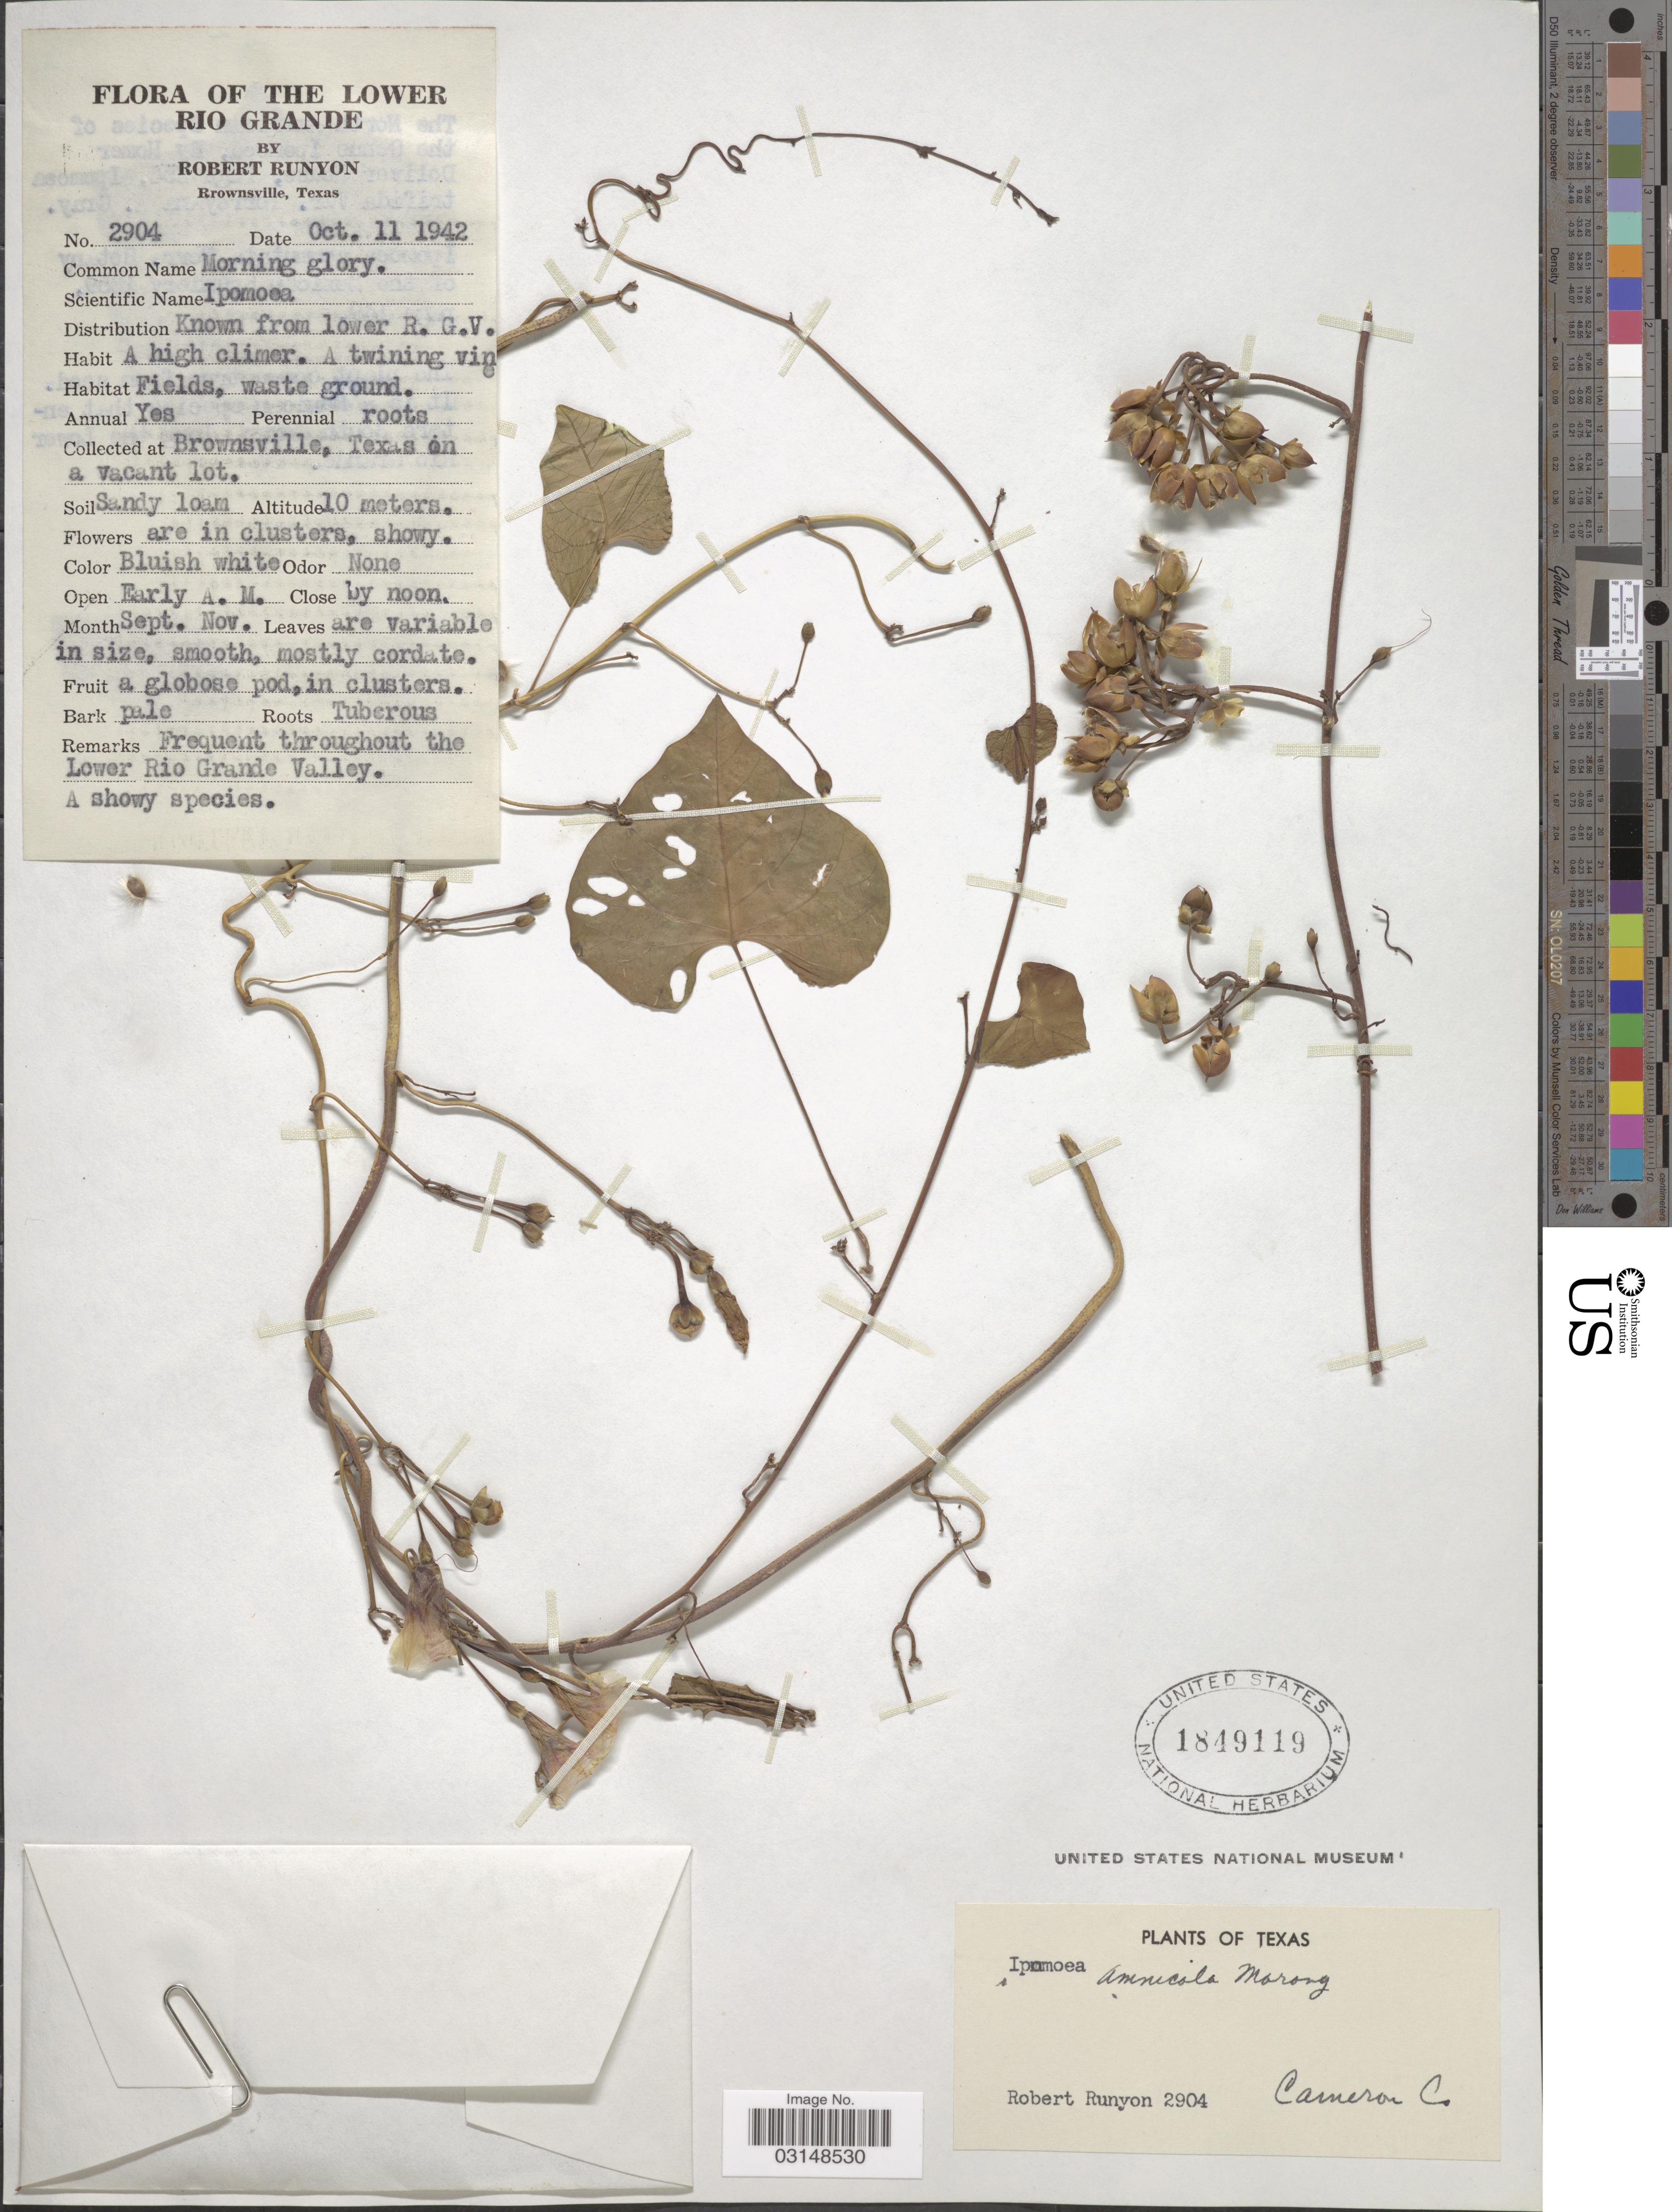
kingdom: Plantae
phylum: Tracheophyta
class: Magnoliopsida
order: Solanales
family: Convolvulaceae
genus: Ipomoea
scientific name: Ipomoea amnicola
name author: Morong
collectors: R. Runyon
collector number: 2904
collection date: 1942-10-11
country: United States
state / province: Texas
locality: Brownsville, Texas on a Vacant lot, Frequent throughout the Lower Rio Grande Valley, Cameron Co., The Lower Rio Grande.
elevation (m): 10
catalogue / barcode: US 1849119